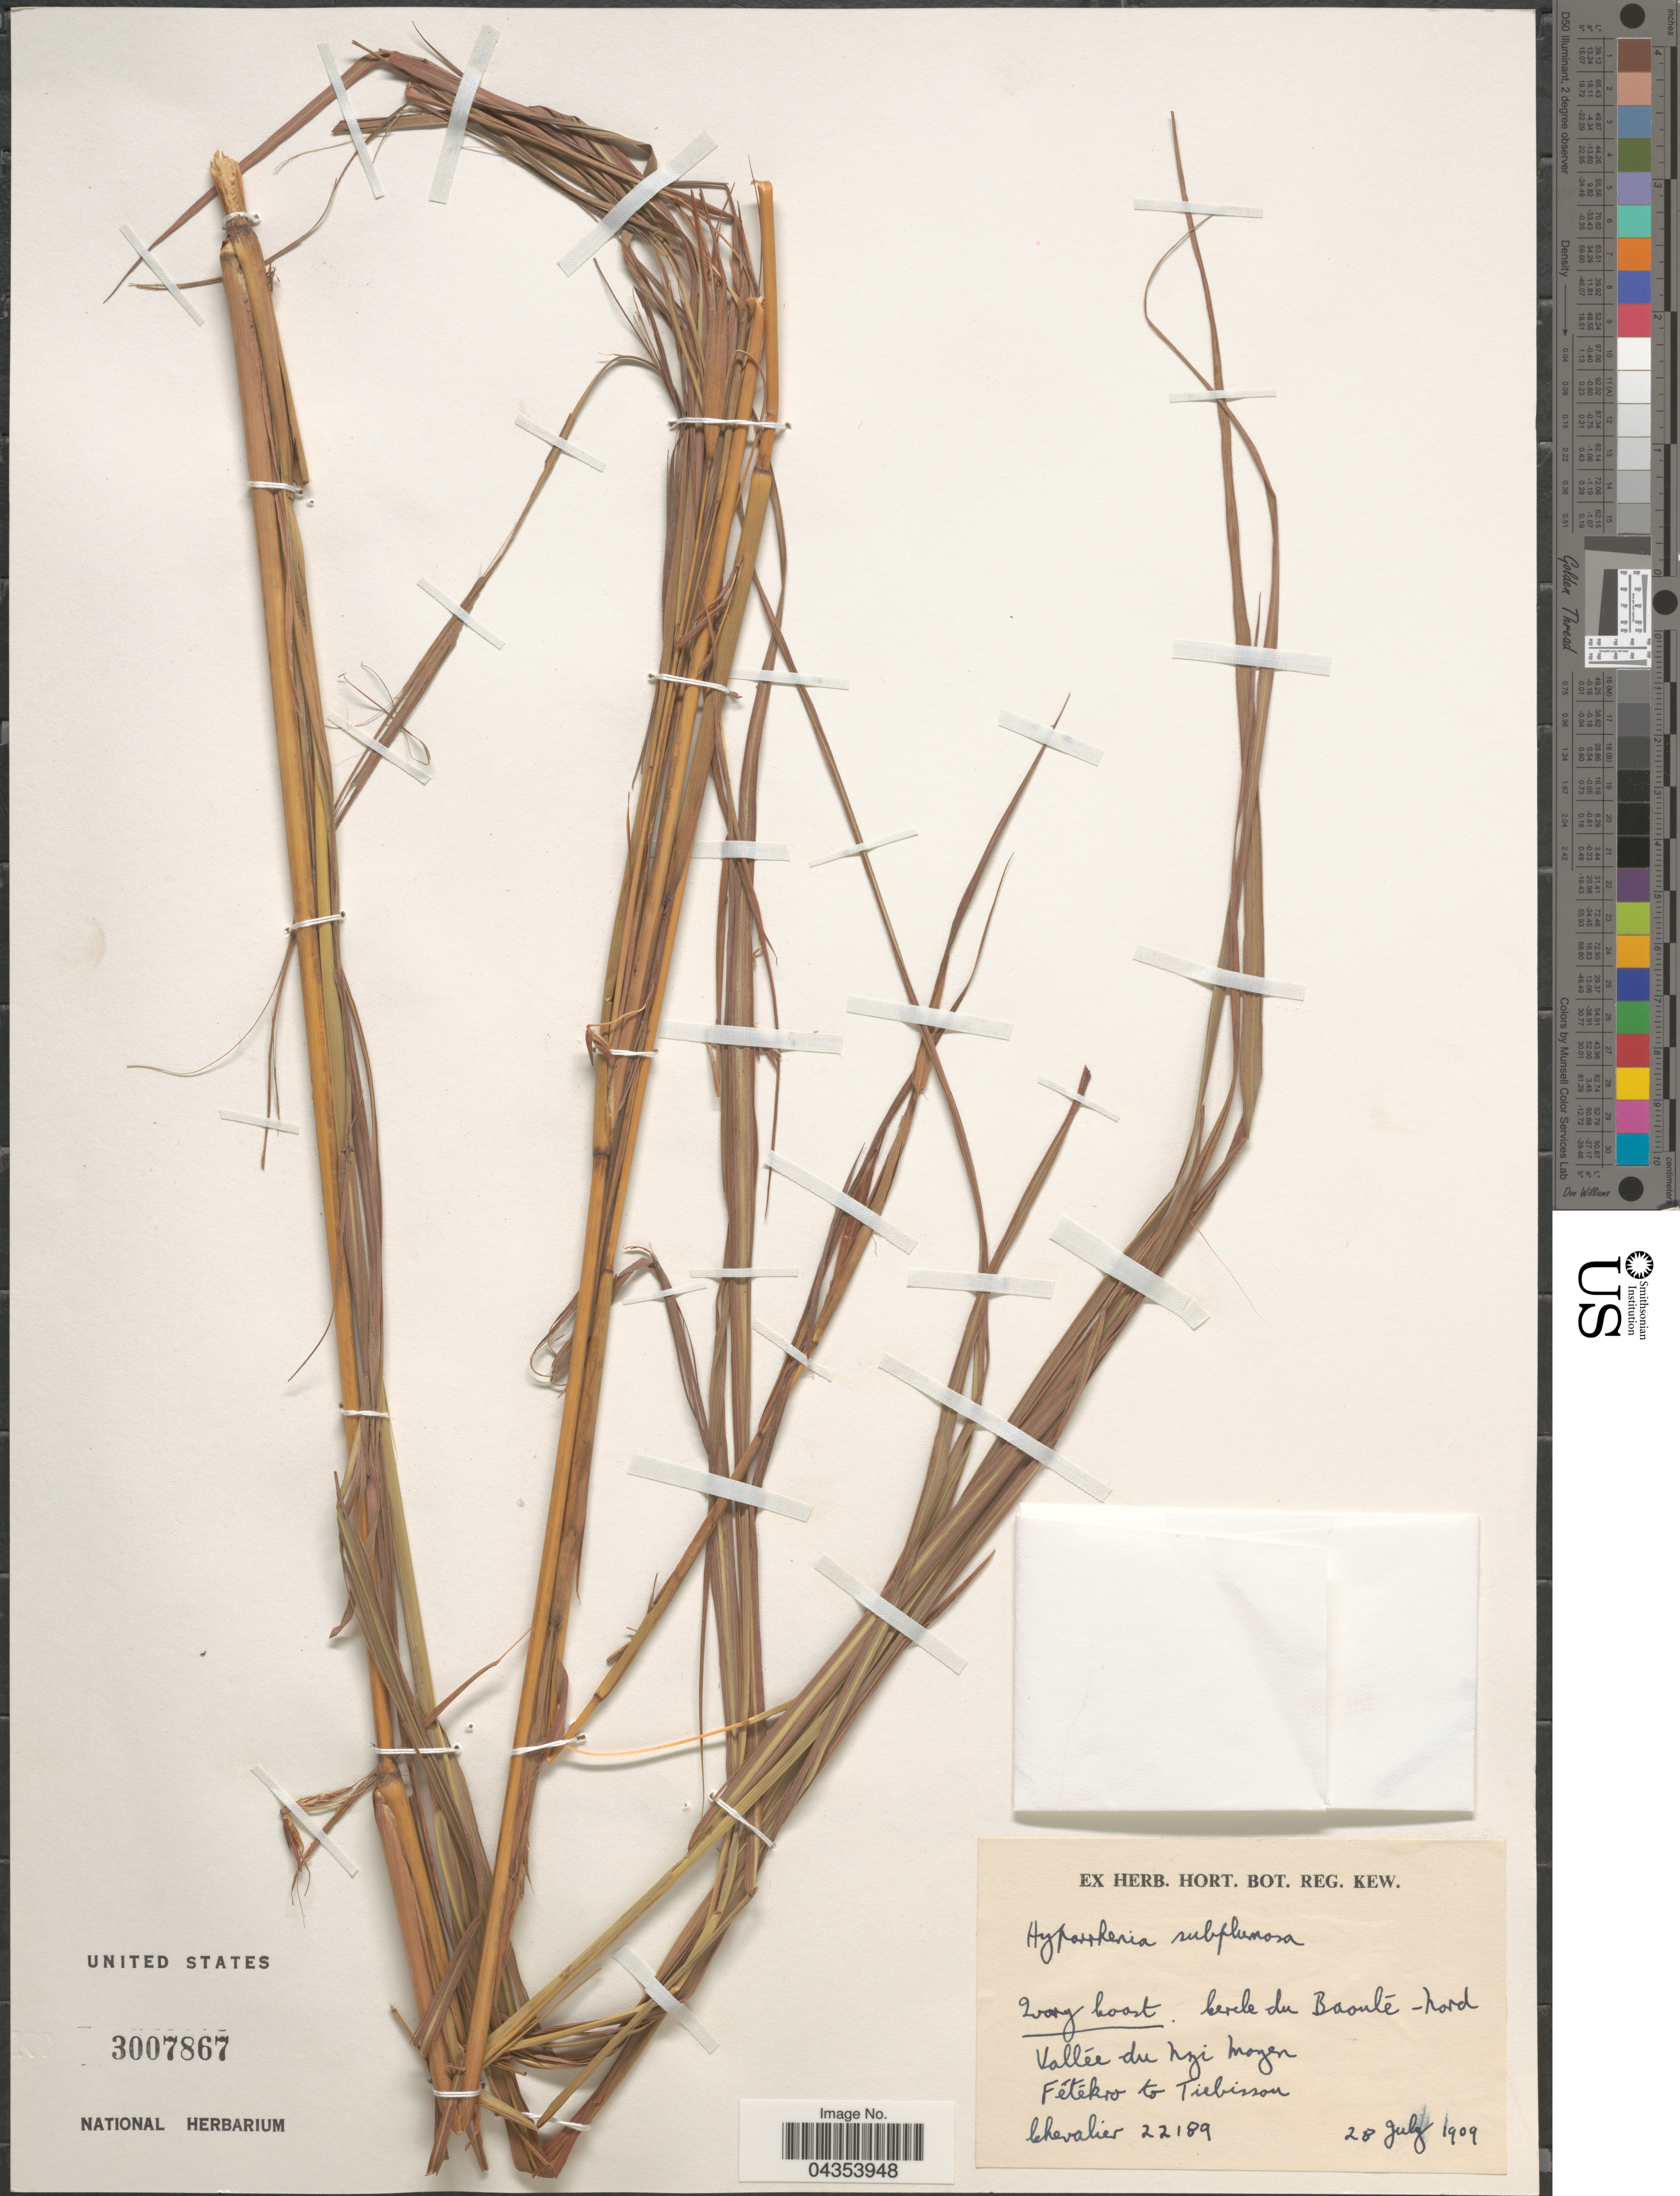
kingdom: Plantae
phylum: Tracheophyta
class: Liliopsida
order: Poales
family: Poaceae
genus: Hyparrhenia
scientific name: Hyparrhenia subplumosa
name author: Stapf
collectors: Chevalier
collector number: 22189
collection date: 1909-07-28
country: Ivory Coast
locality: Cerile du Baoute-nord. Vallée du Nzi moyen. Fétékro to Tiebisson.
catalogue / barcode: US 3007867